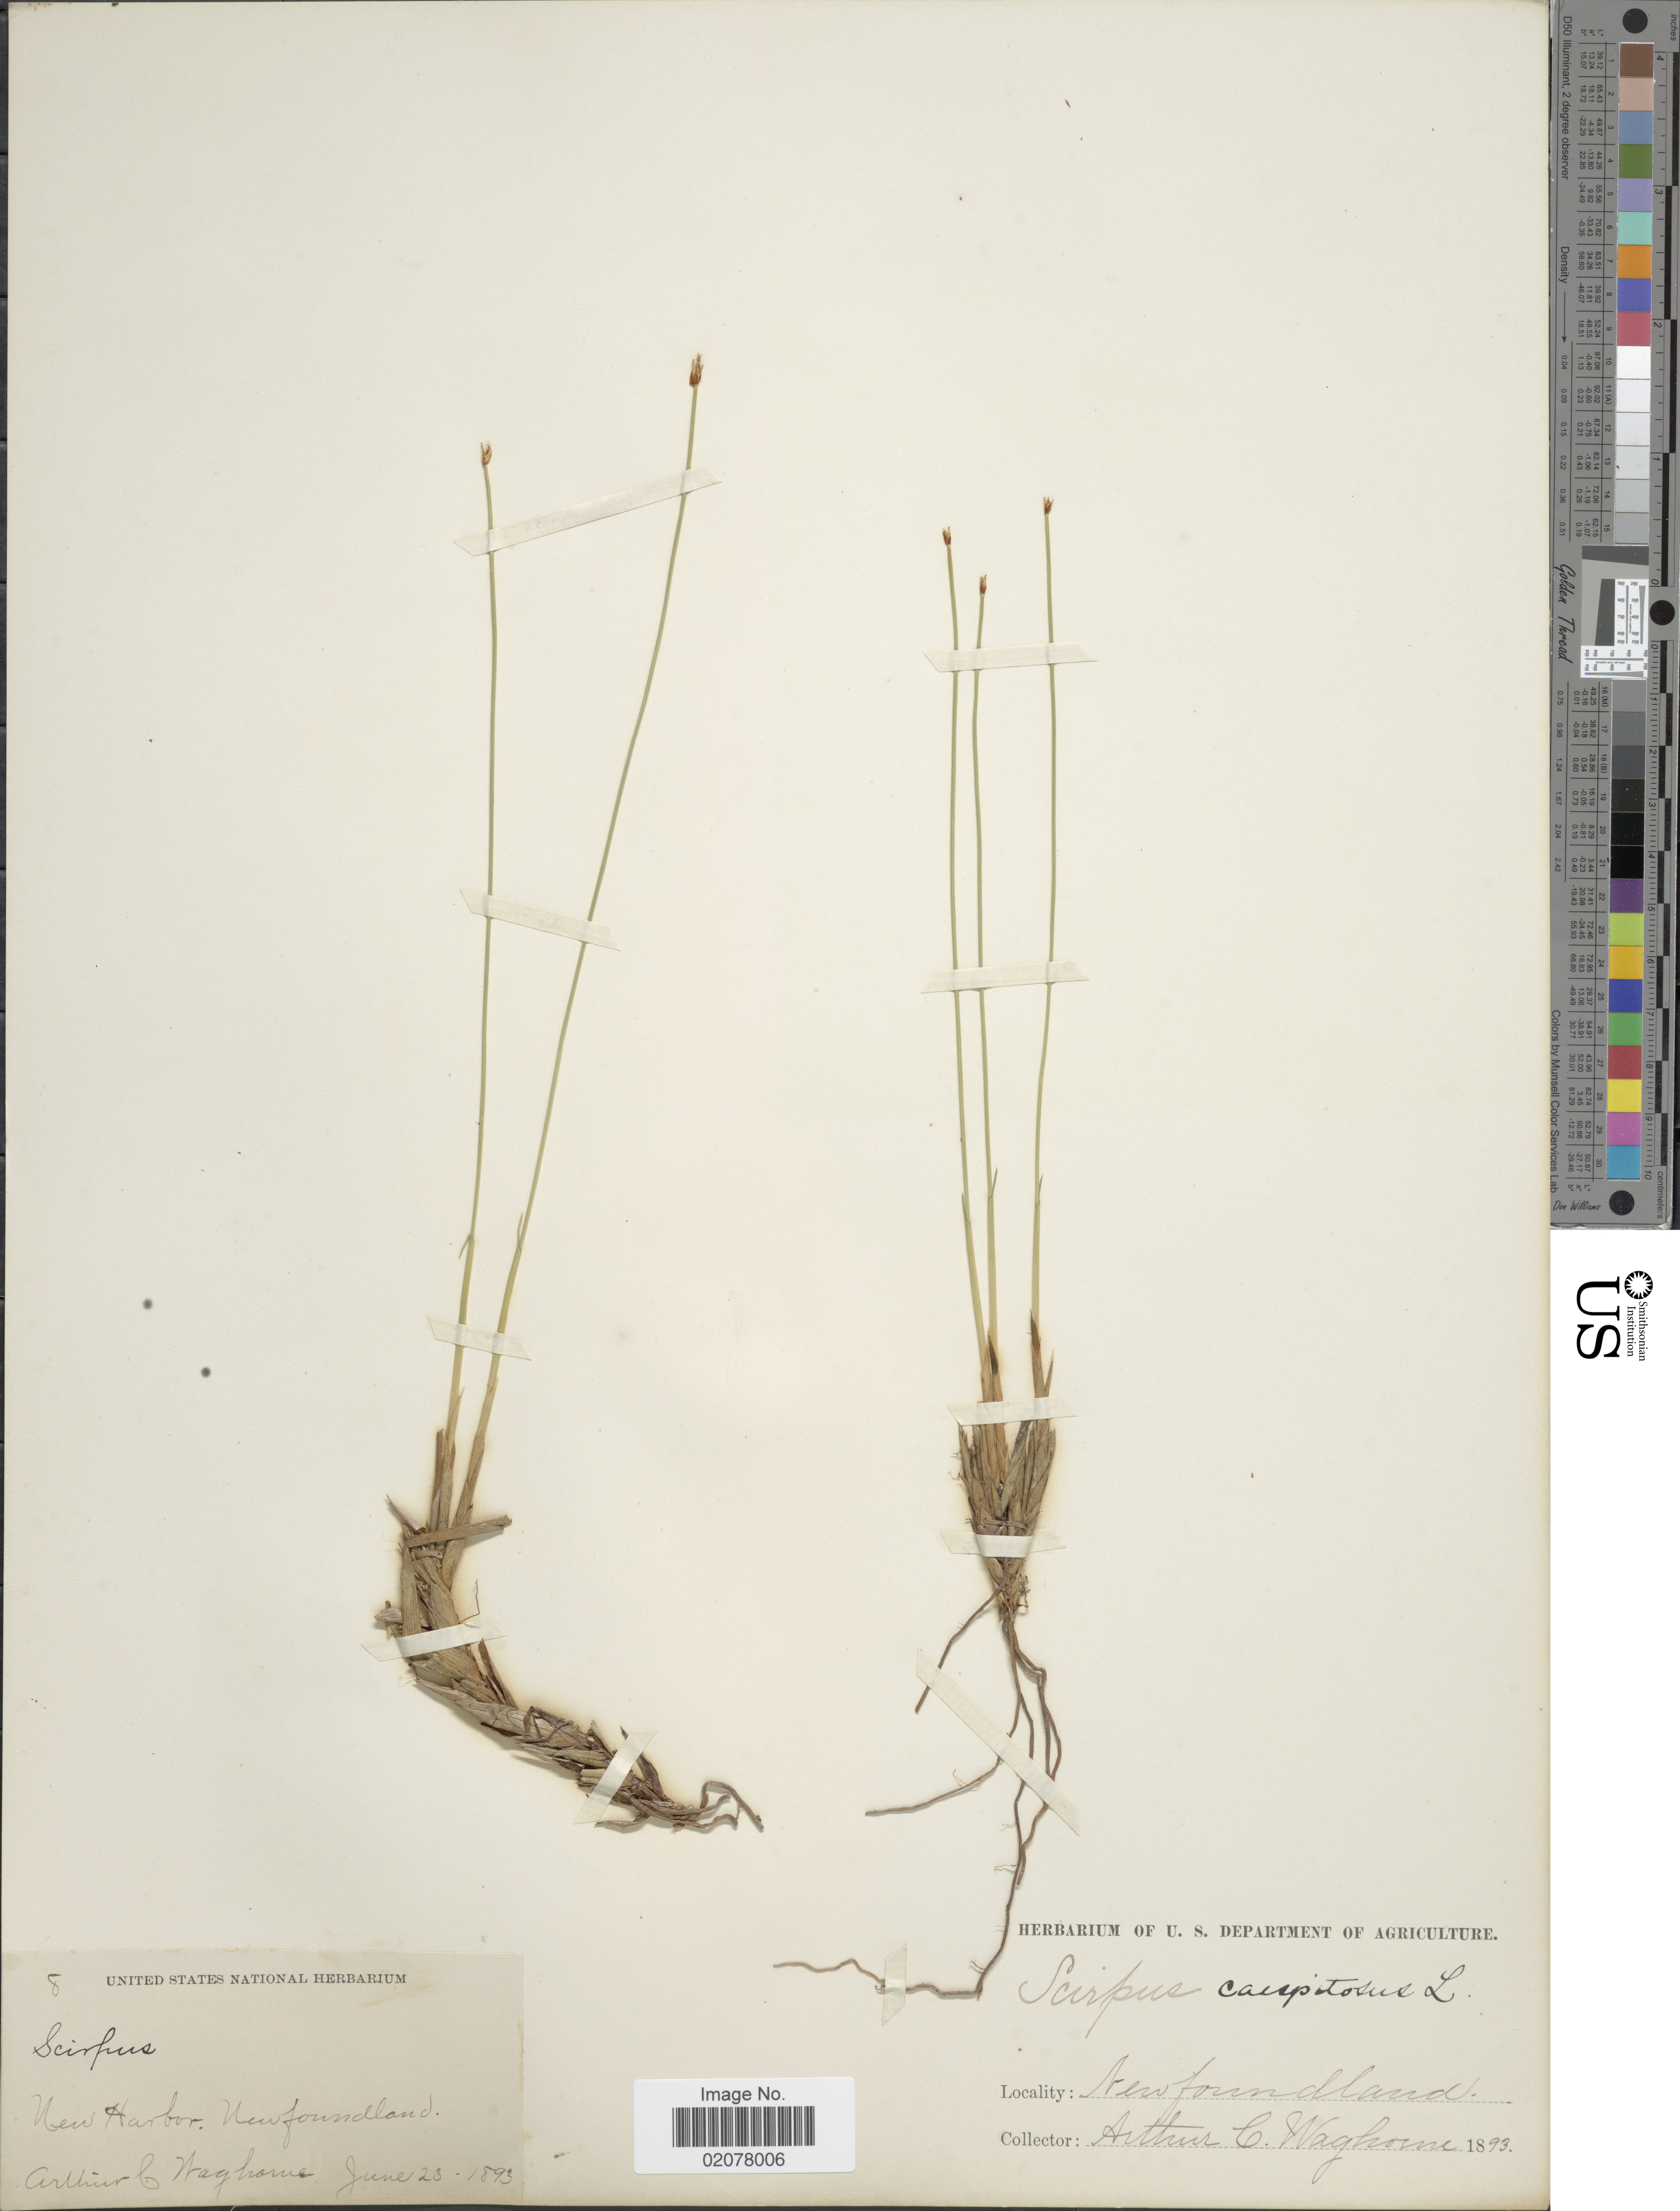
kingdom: Plantae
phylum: Tracheophyta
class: Liliopsida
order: Poales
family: Cyperaceae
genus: Trichophorum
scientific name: Trichophorum cespitosum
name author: (L.) Hartm.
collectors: A. Waghorne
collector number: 8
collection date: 1893-06-23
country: Canada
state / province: Newfoundland and Labrador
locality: New Harbor